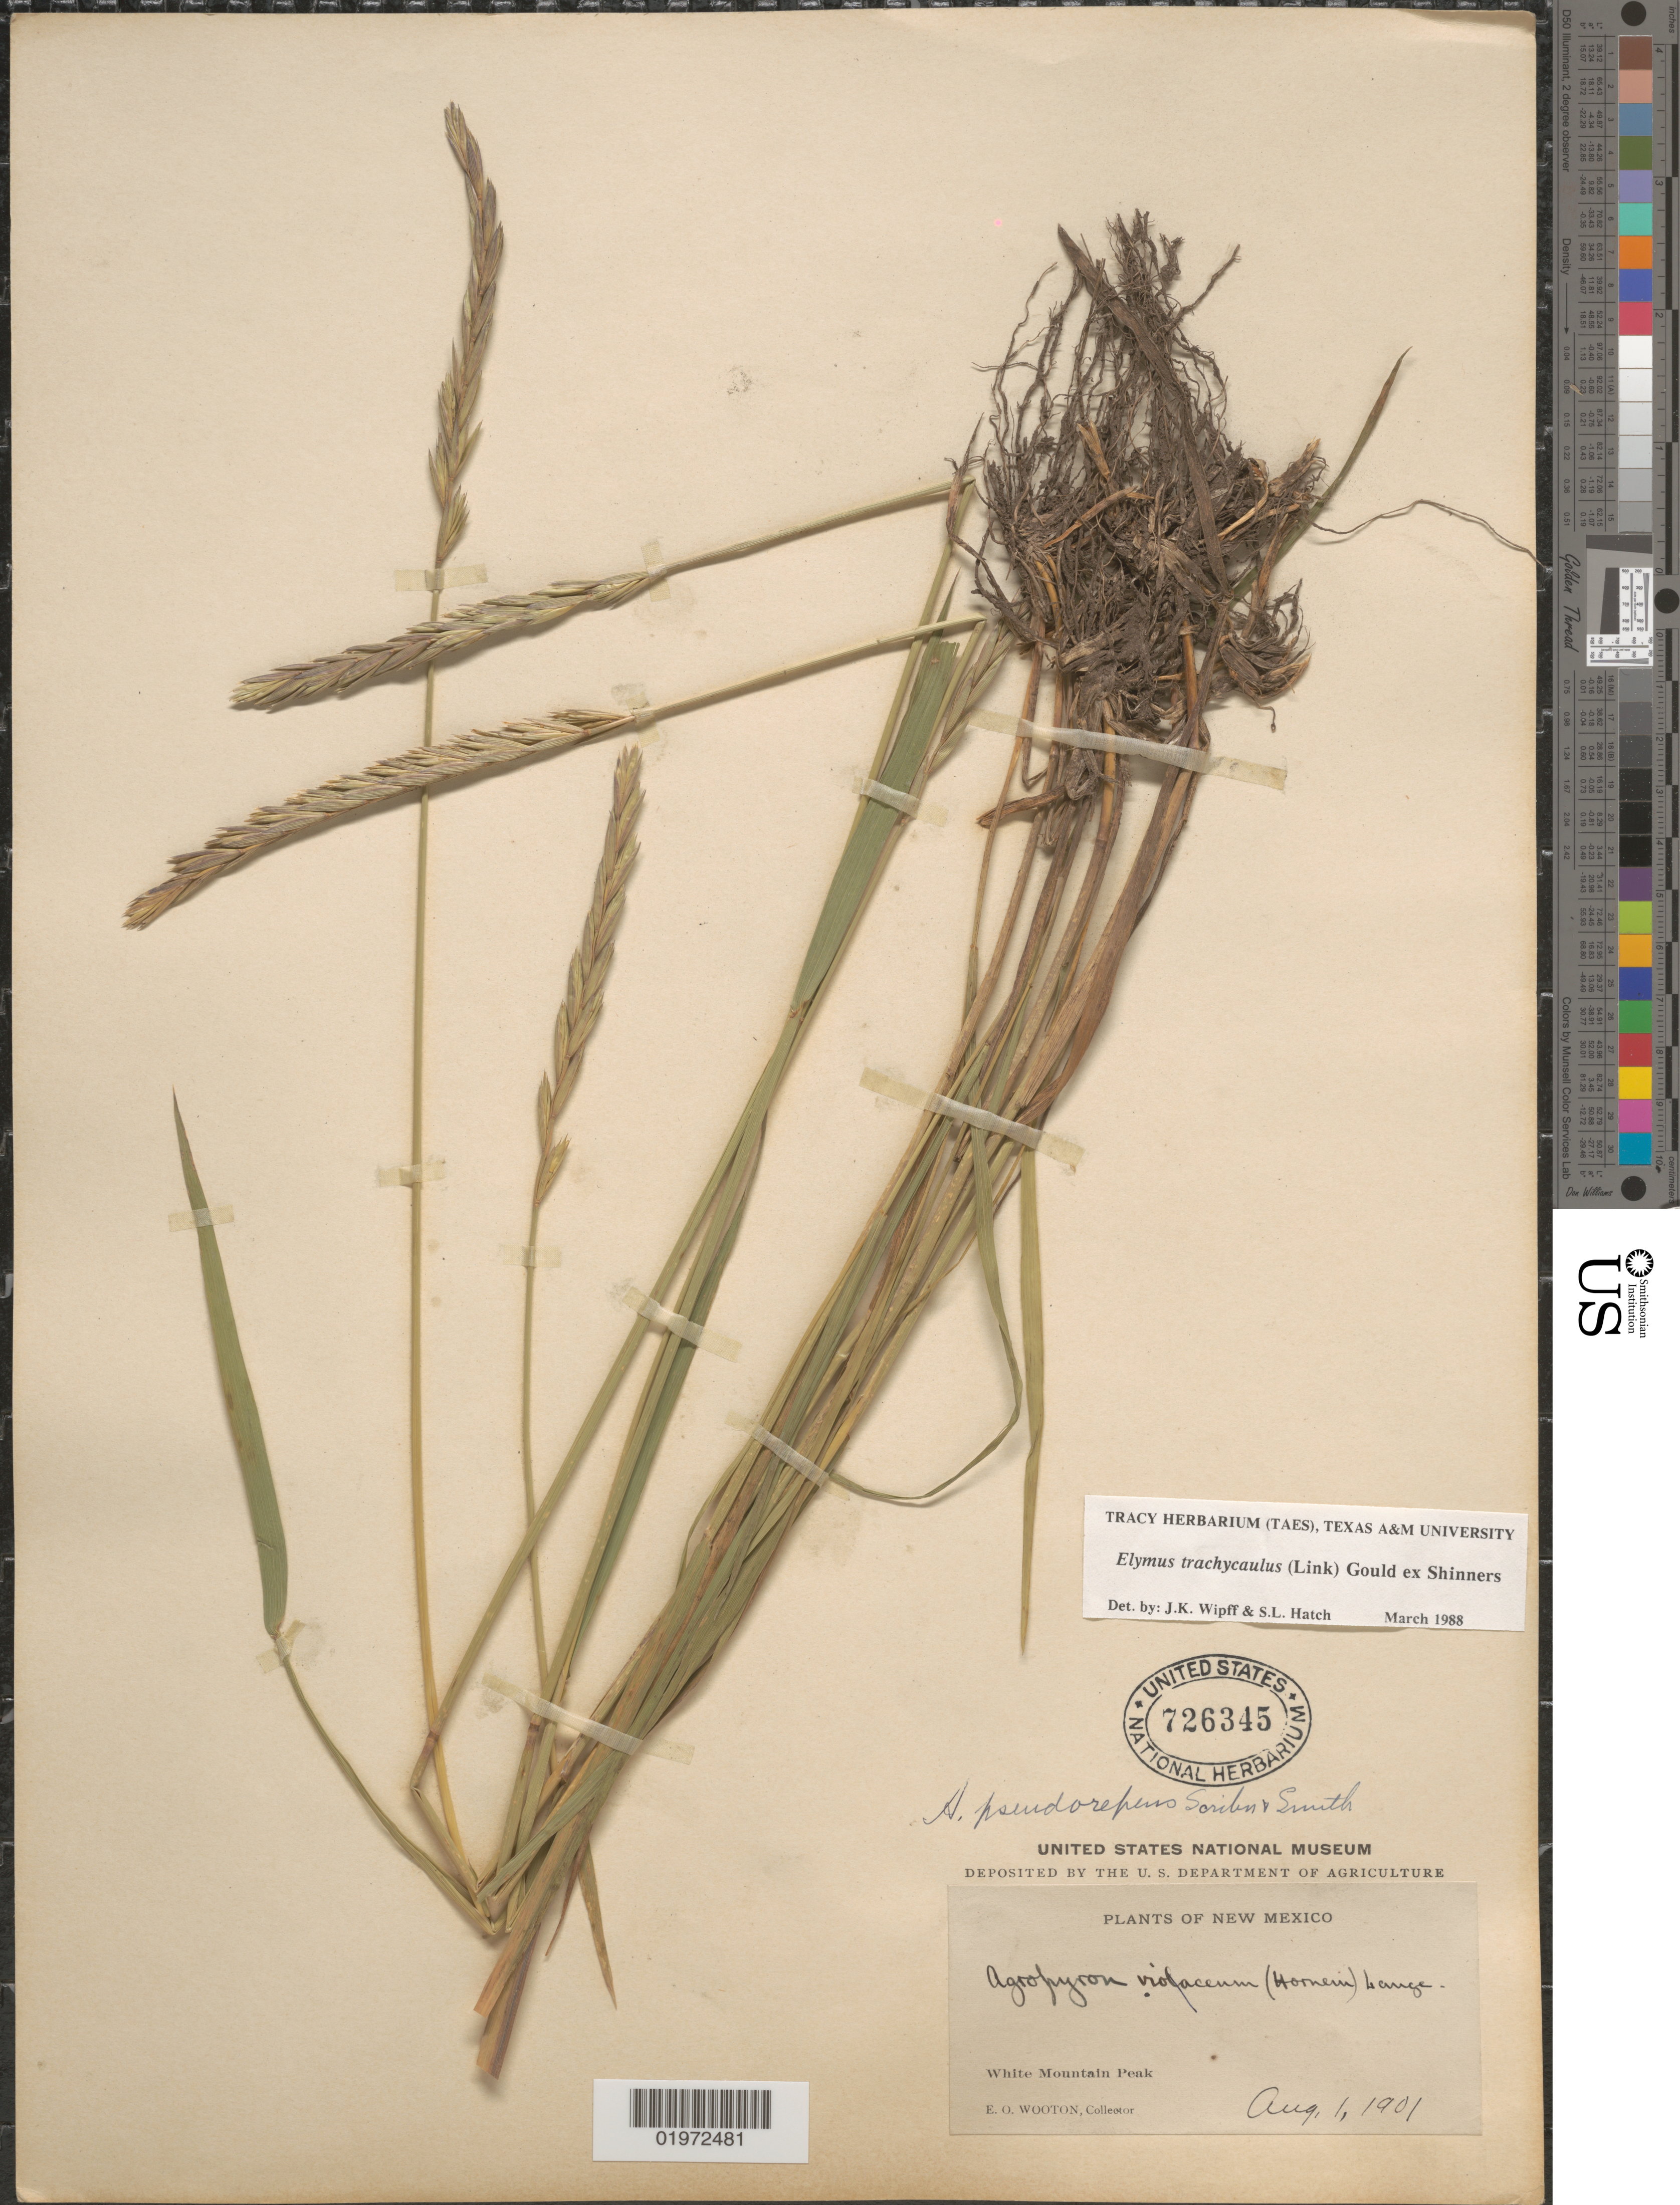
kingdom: Plantae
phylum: Tracheophyta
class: Liliopsida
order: Poales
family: Poaceae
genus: Elymus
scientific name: Elymus trachycaulus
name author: (Link) Gould ex Shinners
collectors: E. O. Wooton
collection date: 1901-08-01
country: United States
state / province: New Mexico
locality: White Mountain Peak.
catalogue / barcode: US 726345